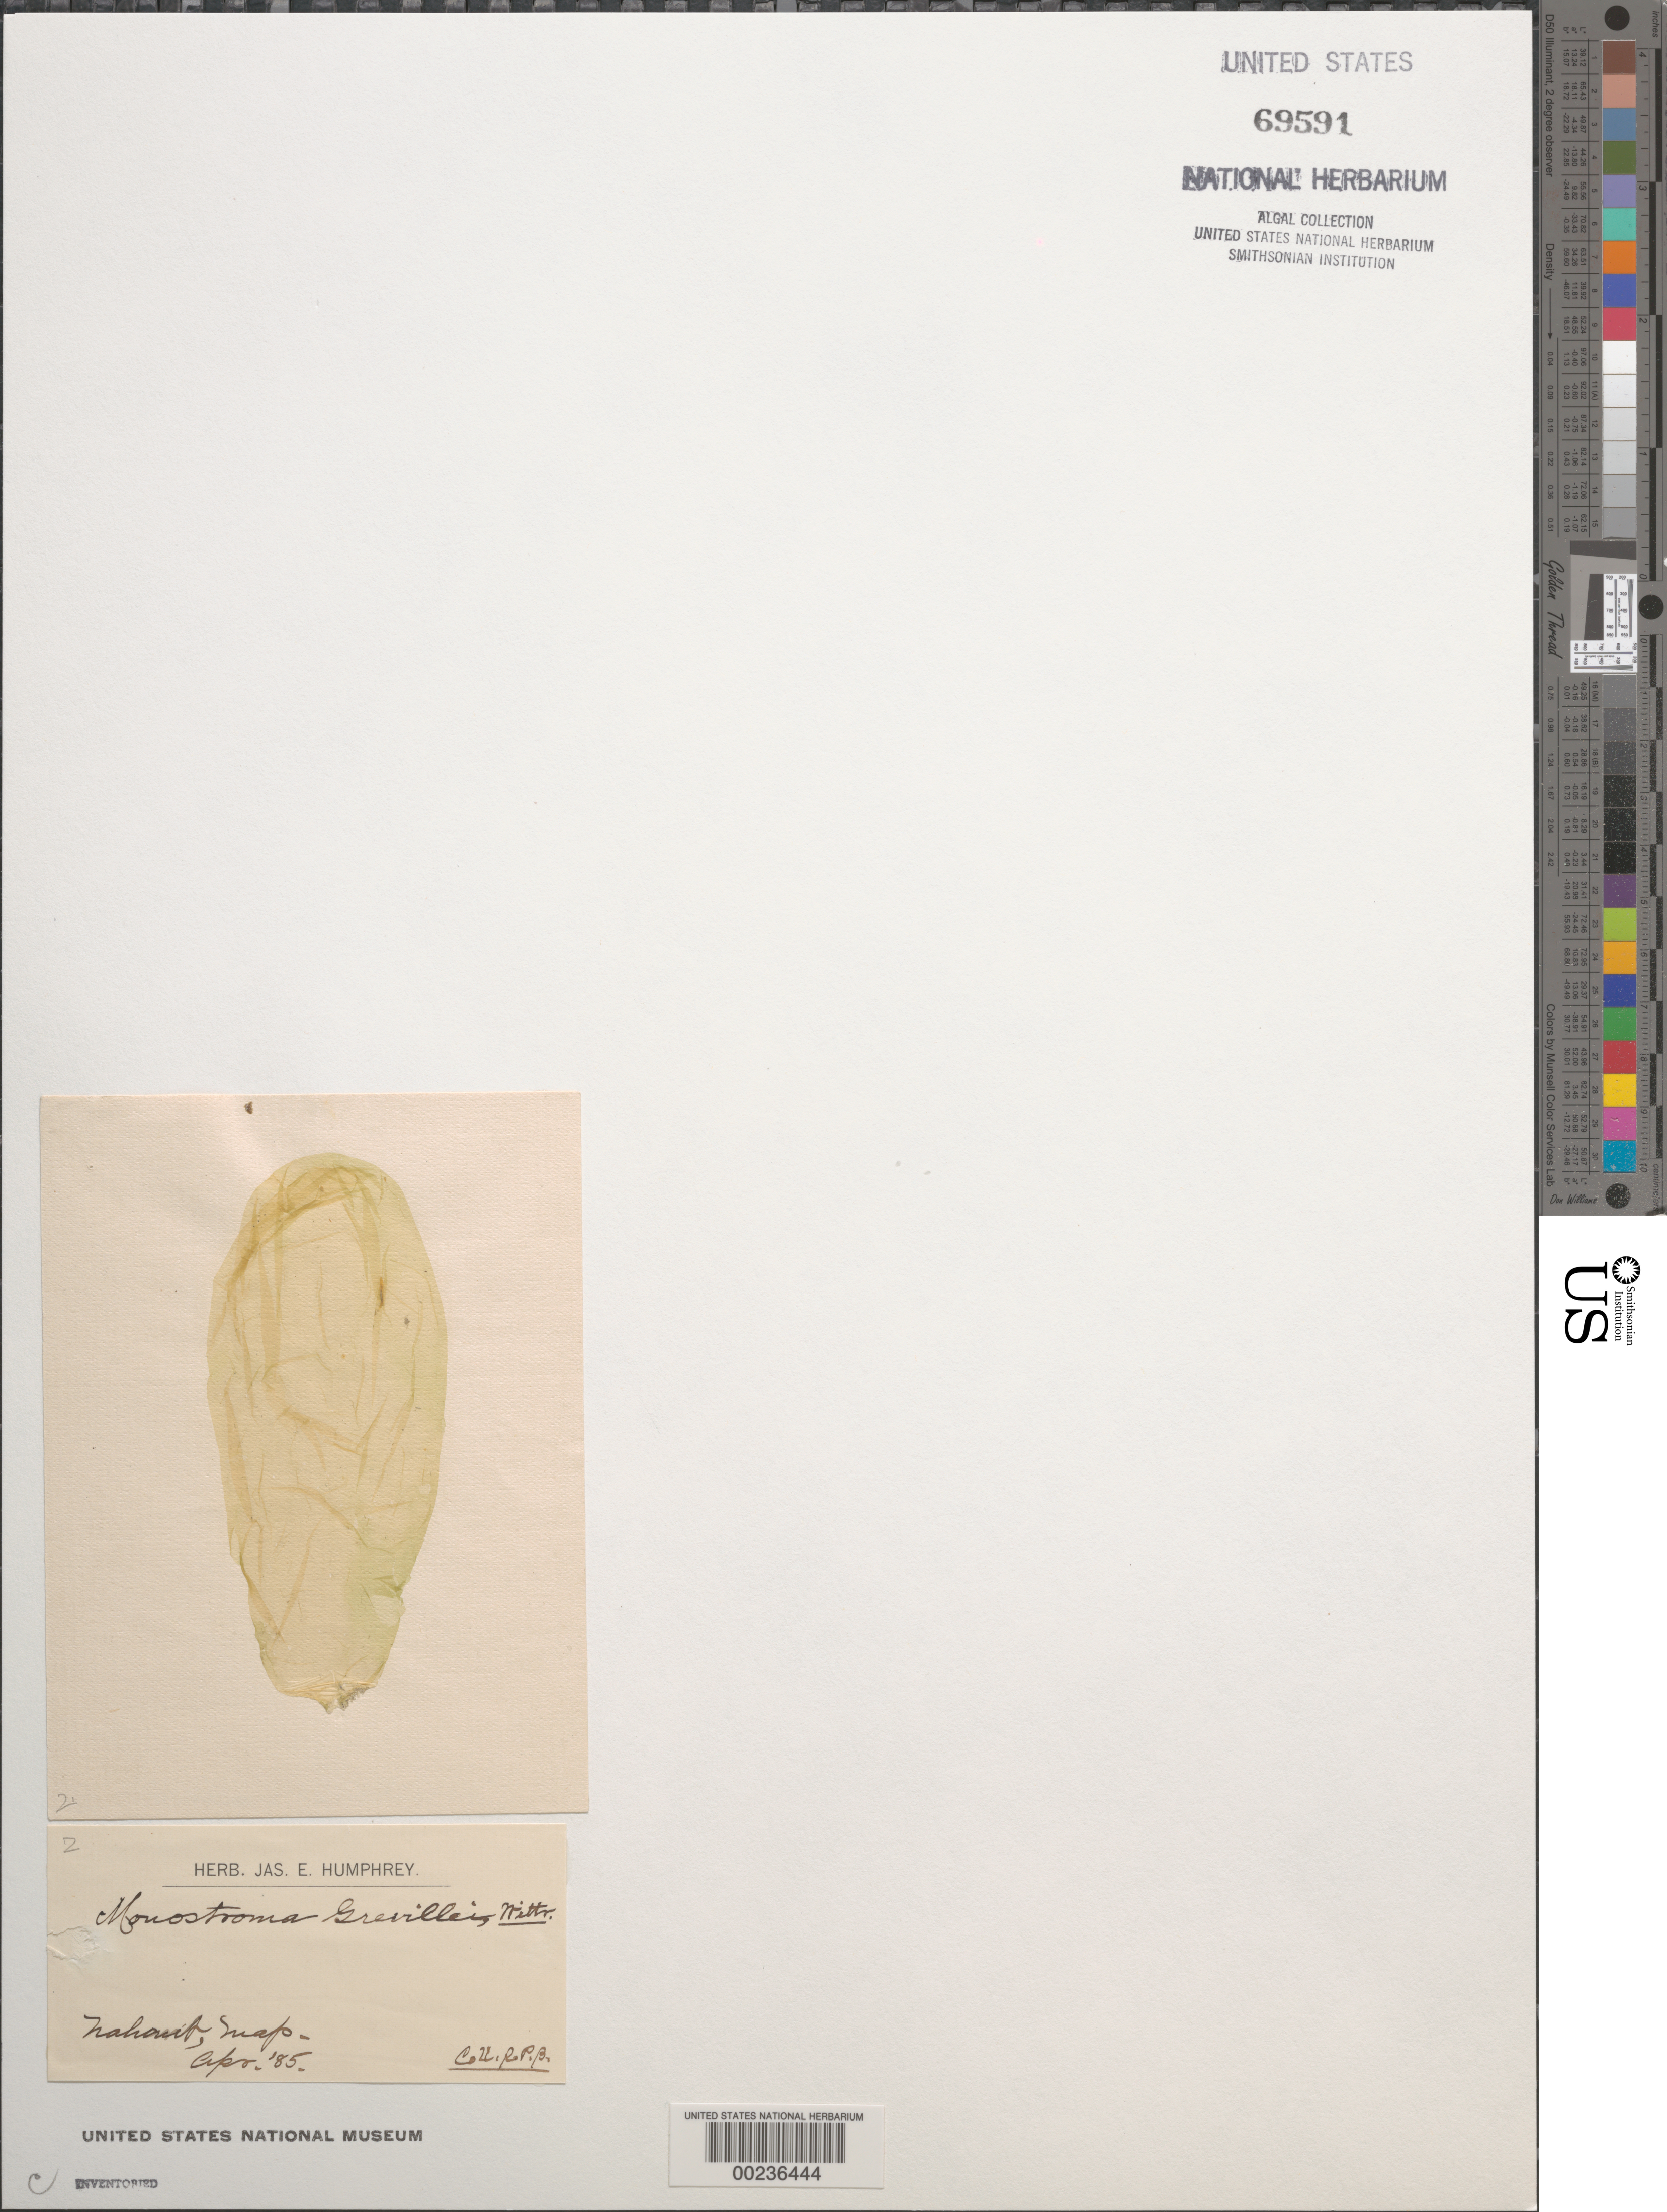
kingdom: Plantae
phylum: Chlorophyta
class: Ulvophyceae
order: Ulvales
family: Monostromataceae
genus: Monostroma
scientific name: Monostroma grevillei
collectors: R. Bigelow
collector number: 2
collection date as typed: Apr 1885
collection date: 1885-04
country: United States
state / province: Massachusetts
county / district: Essex County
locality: Nahant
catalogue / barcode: US 69591